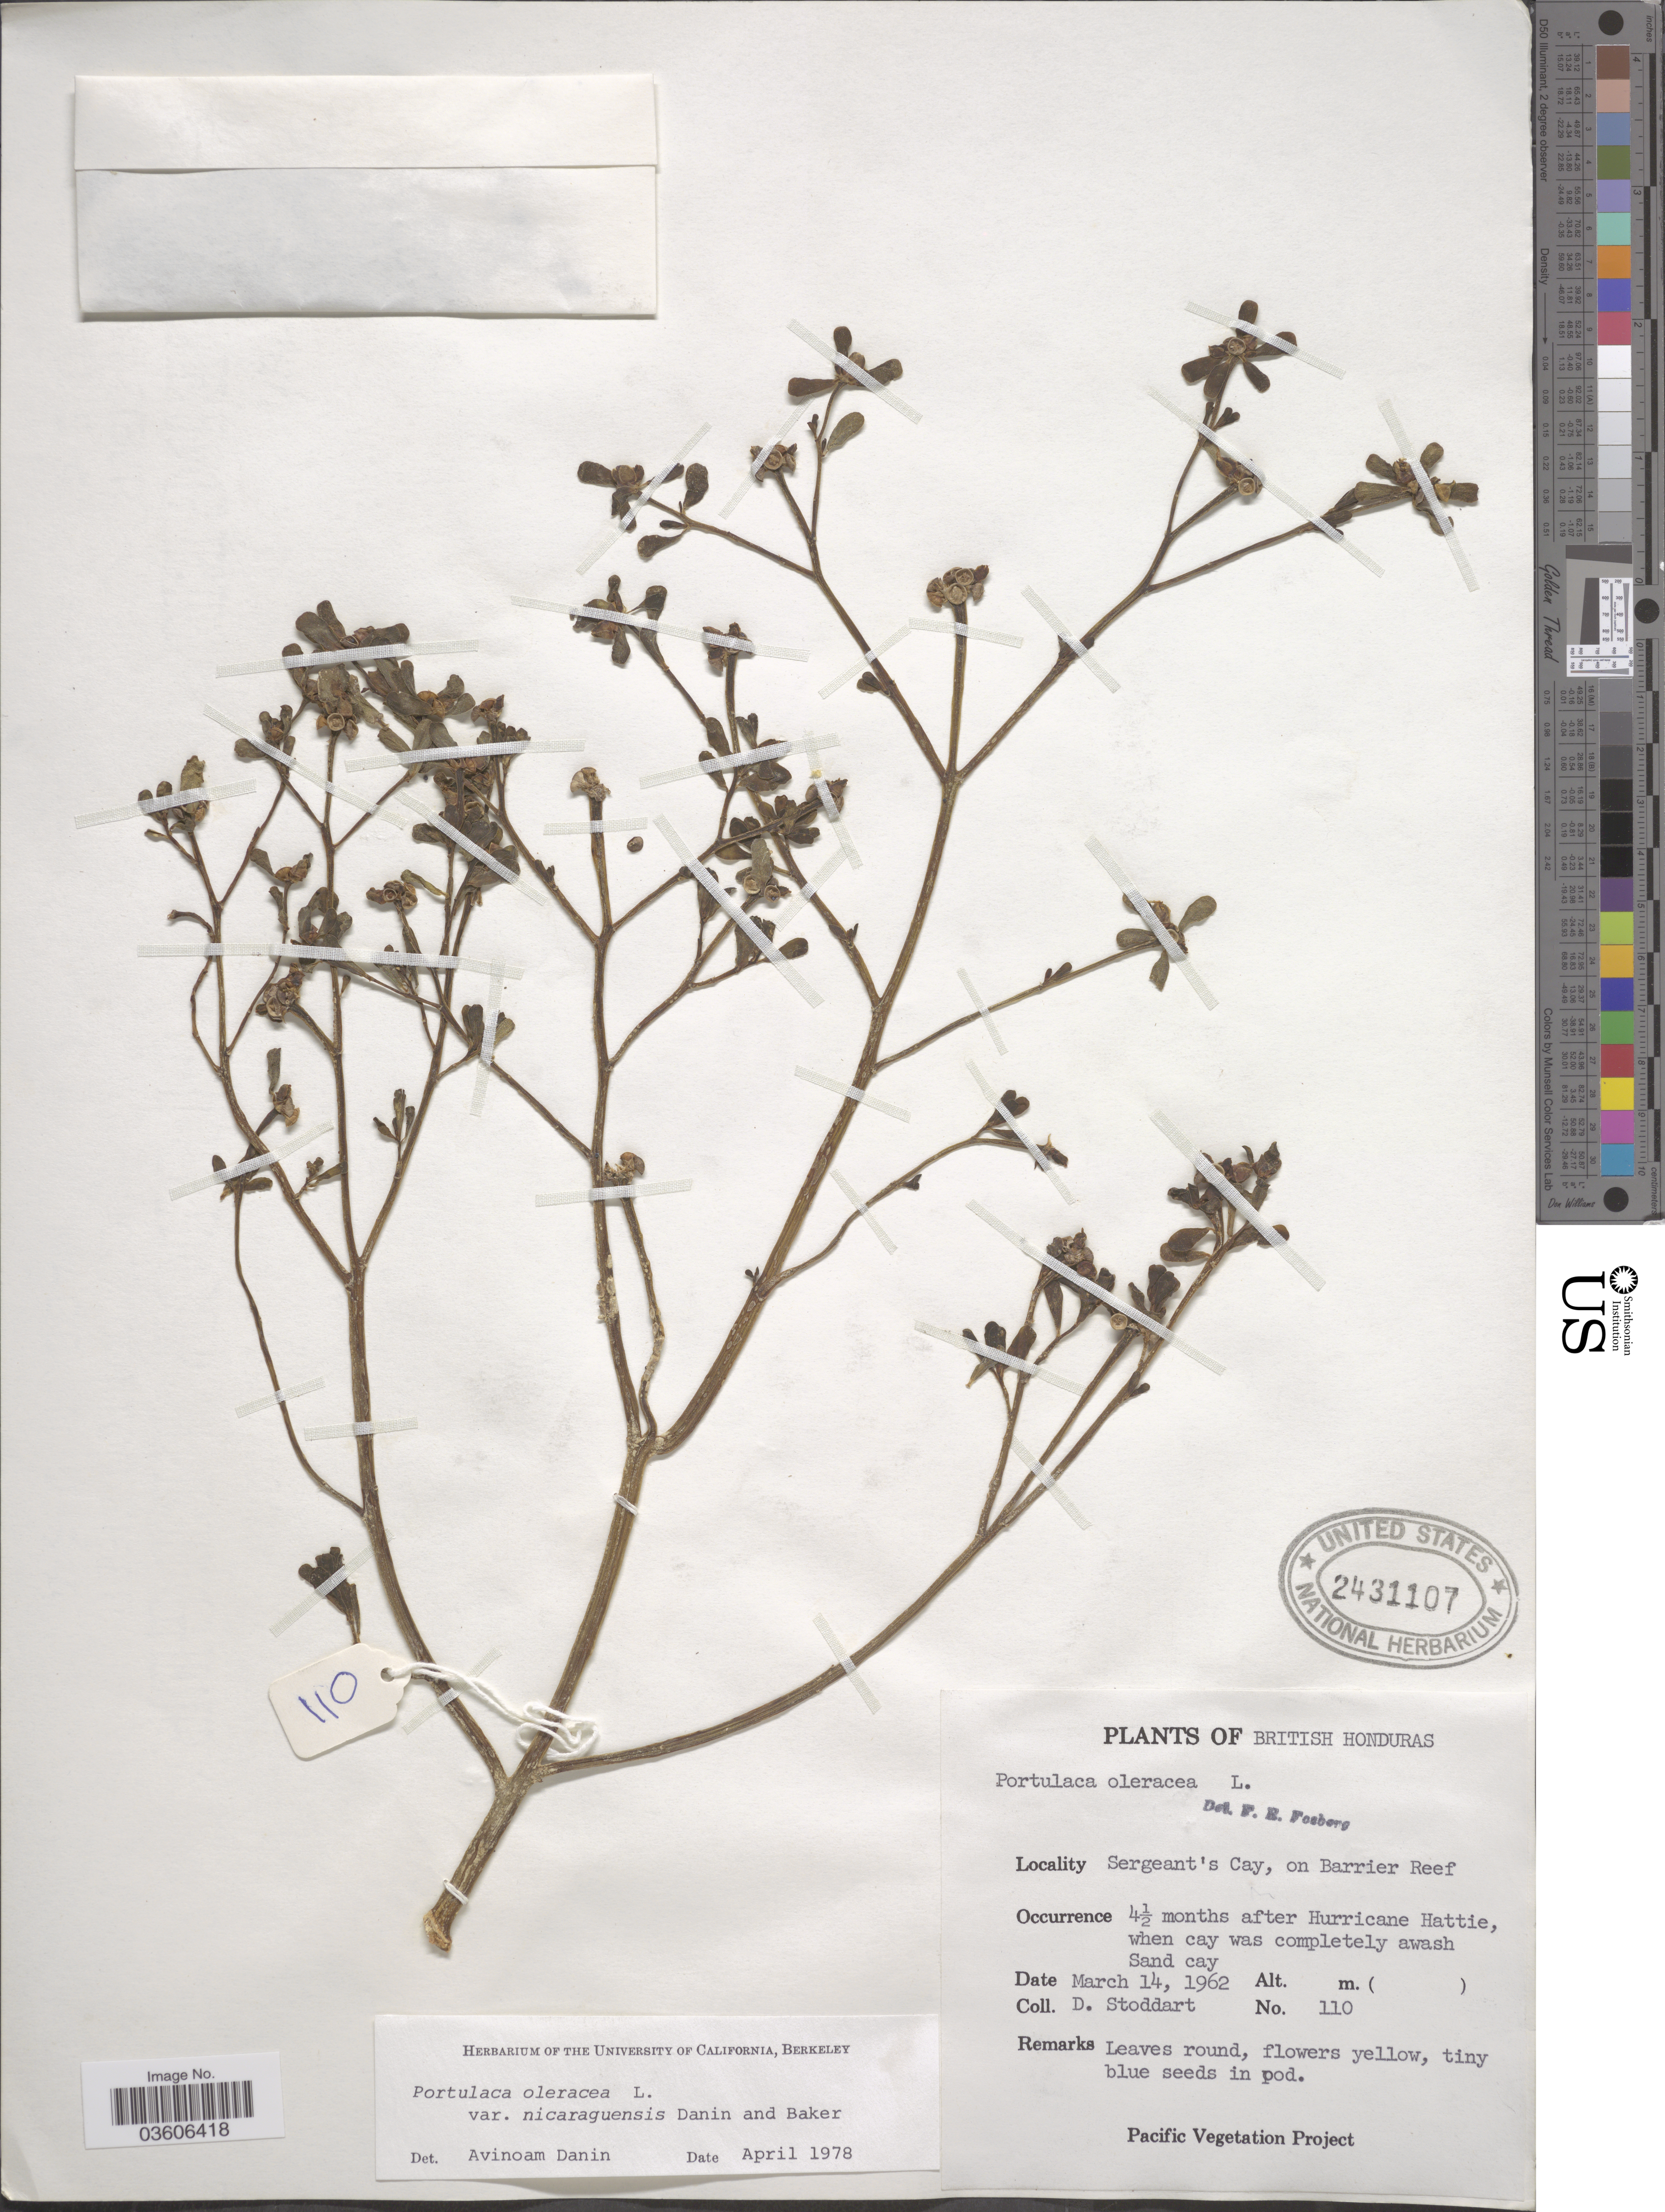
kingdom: Plantae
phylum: Tracheophyta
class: Magnoliopsida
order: Caryophyllales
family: Portulacaceae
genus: Portulaca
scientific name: Portulaca oleracea var. nicaraguensis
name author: Danin & H.G. Baker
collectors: D. Stoddart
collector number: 110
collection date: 1962-03-14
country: Belize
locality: British Honduras. Sergeant's Cay, on Barrier Reef.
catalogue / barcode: US 2431107